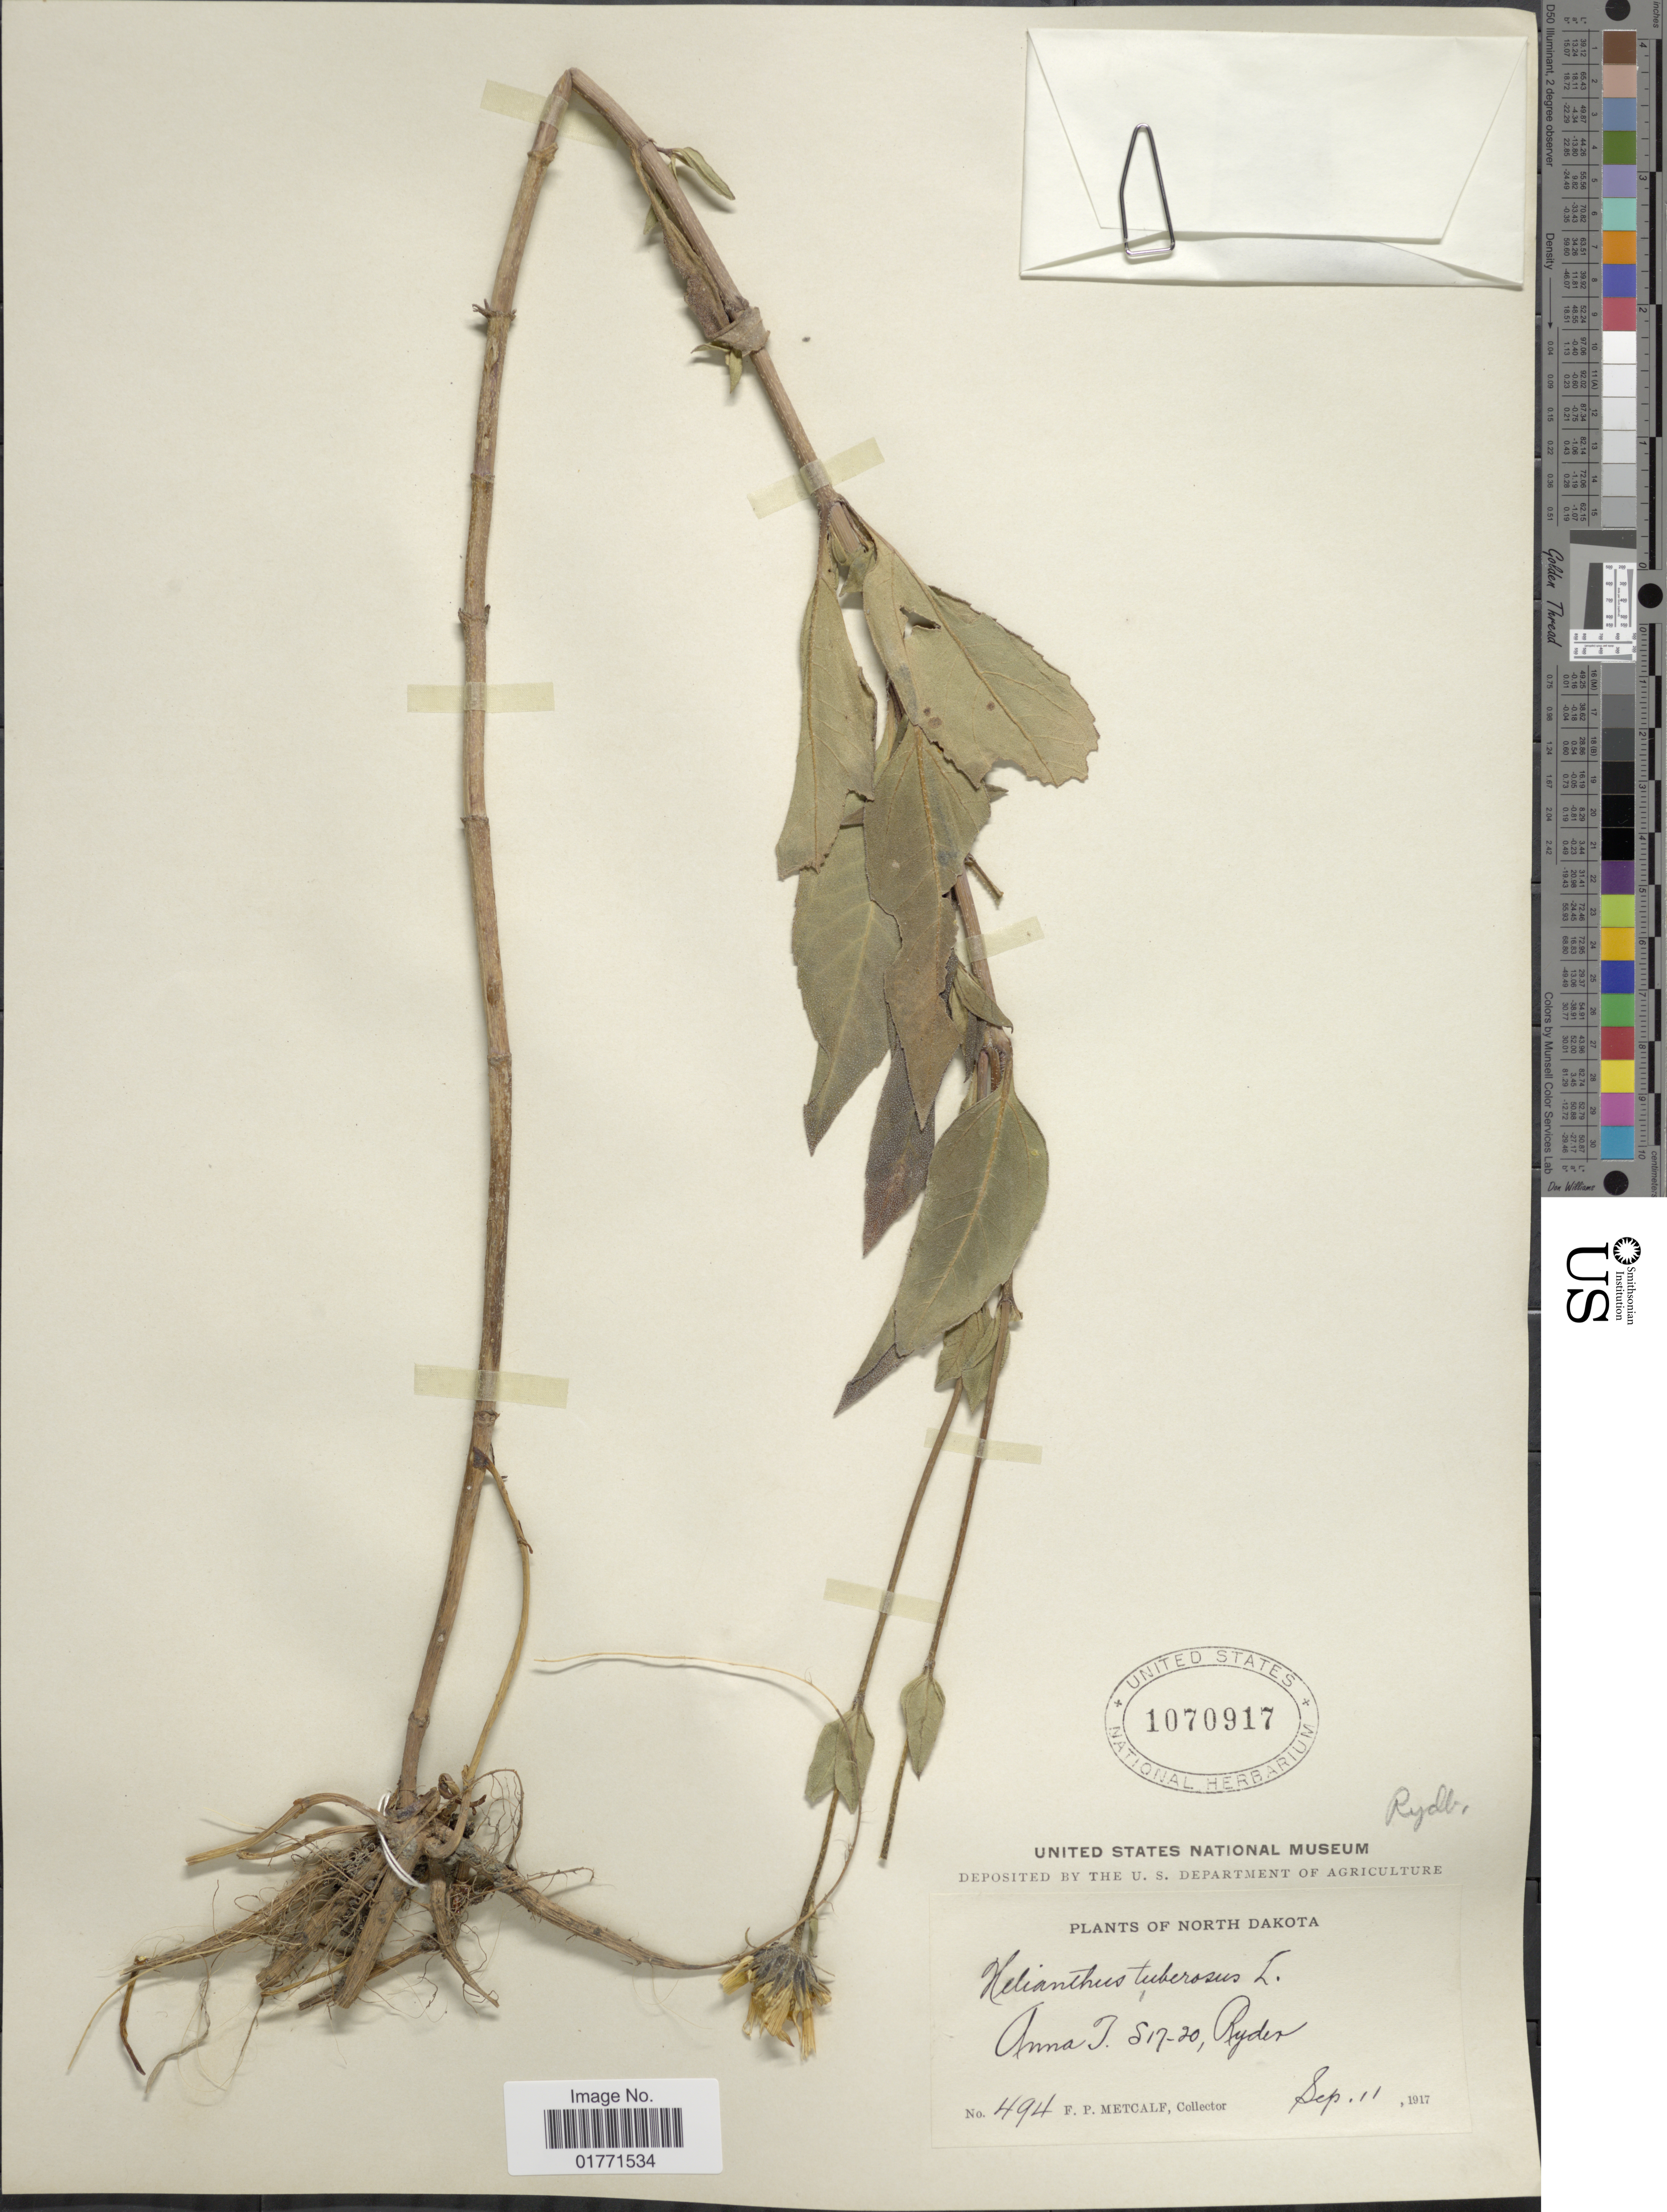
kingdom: Plantae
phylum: Tracheophyta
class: Magnoliopsida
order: Asterales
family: Asteraceae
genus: Helianthus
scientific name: Helianthus rydbergi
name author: Britton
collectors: F. Metcalf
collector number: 494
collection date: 1917-09-11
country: United States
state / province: North Dakota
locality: Anna J. S17-20, Ryder.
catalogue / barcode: US 1070917